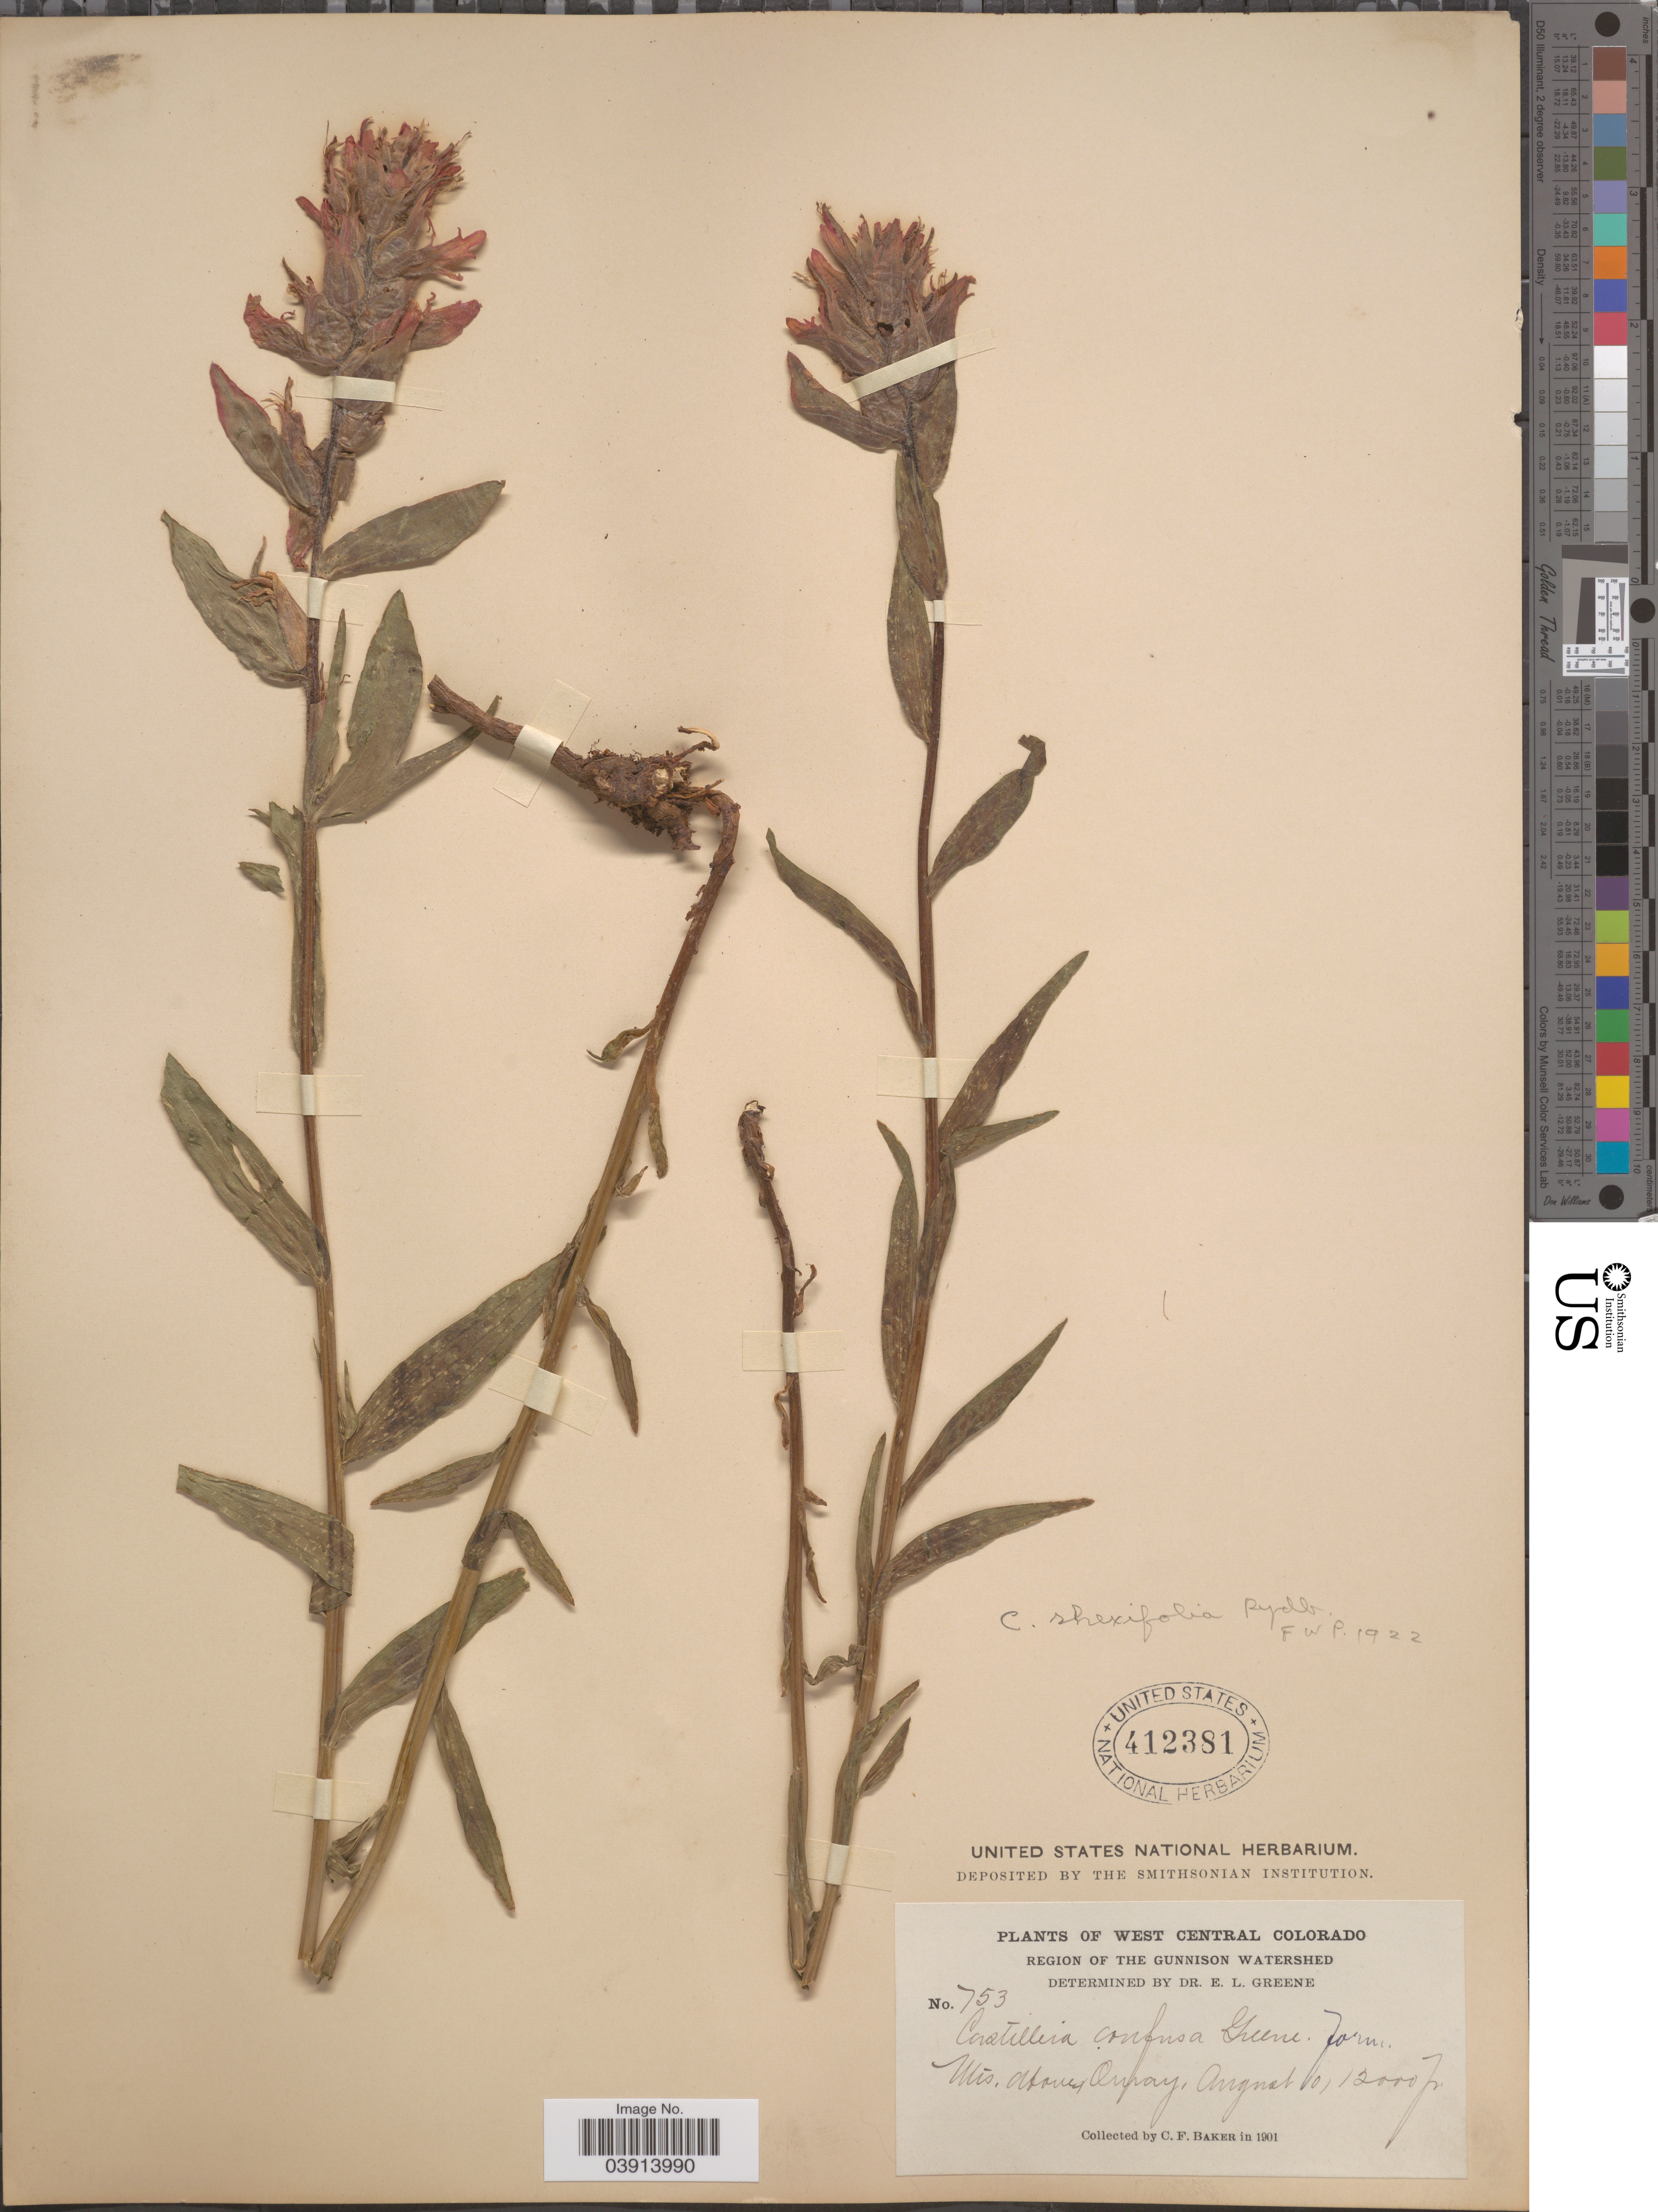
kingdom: Plantae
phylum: Tracheophyta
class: Magnoliopsida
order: Lamiales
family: Orobanchaceae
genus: Castilleja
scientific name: Castilleja rhexiifolia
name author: Rydb.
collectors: C. F. Baker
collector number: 753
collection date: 1901-08-10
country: United States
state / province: Colorado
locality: West Central Colorado. Region of the Gunnison Watershed. Mts. above Ouray.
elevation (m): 3658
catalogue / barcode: US 412381